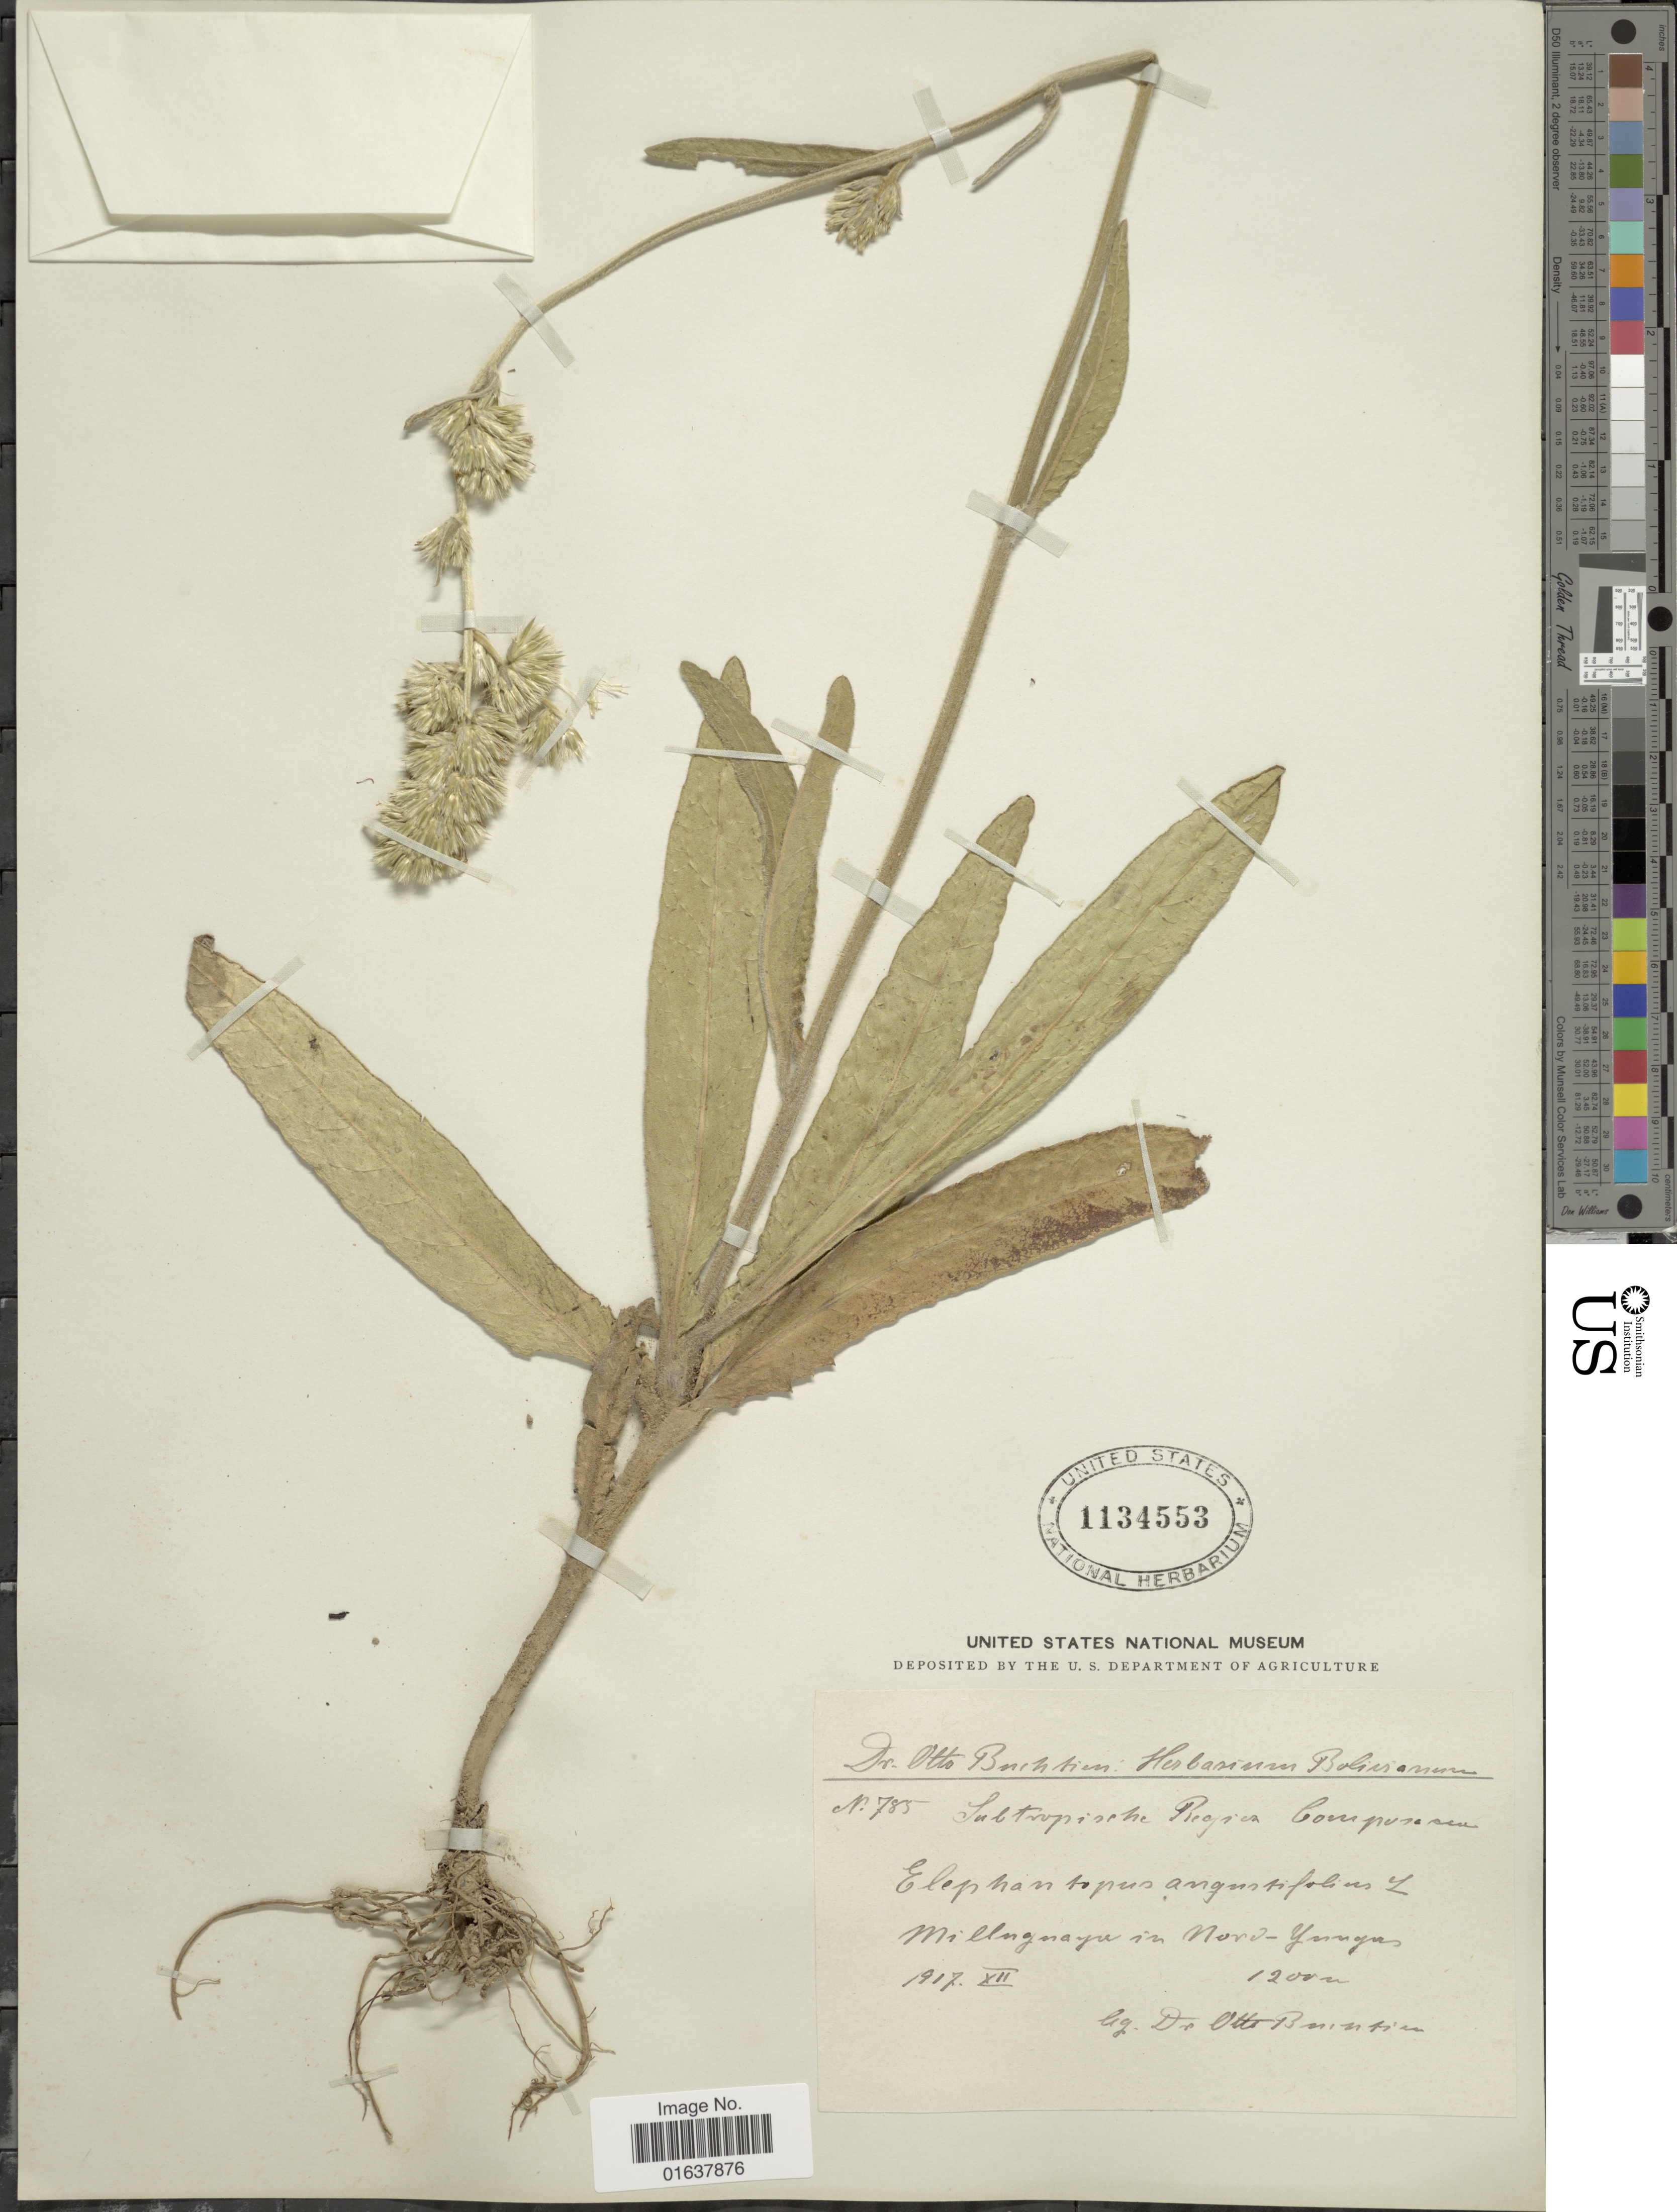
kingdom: Plantae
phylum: Tracheophyta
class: Magnoliopsida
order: Asterales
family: Asteraceae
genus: Orthopappus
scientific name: Orthopappus angustifolius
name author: (Sw.) Gleason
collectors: O. Buchtien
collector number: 785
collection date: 1917-12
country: Bolivia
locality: Millaguayu in Nord-Yungas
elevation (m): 1200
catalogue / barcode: US 1134553